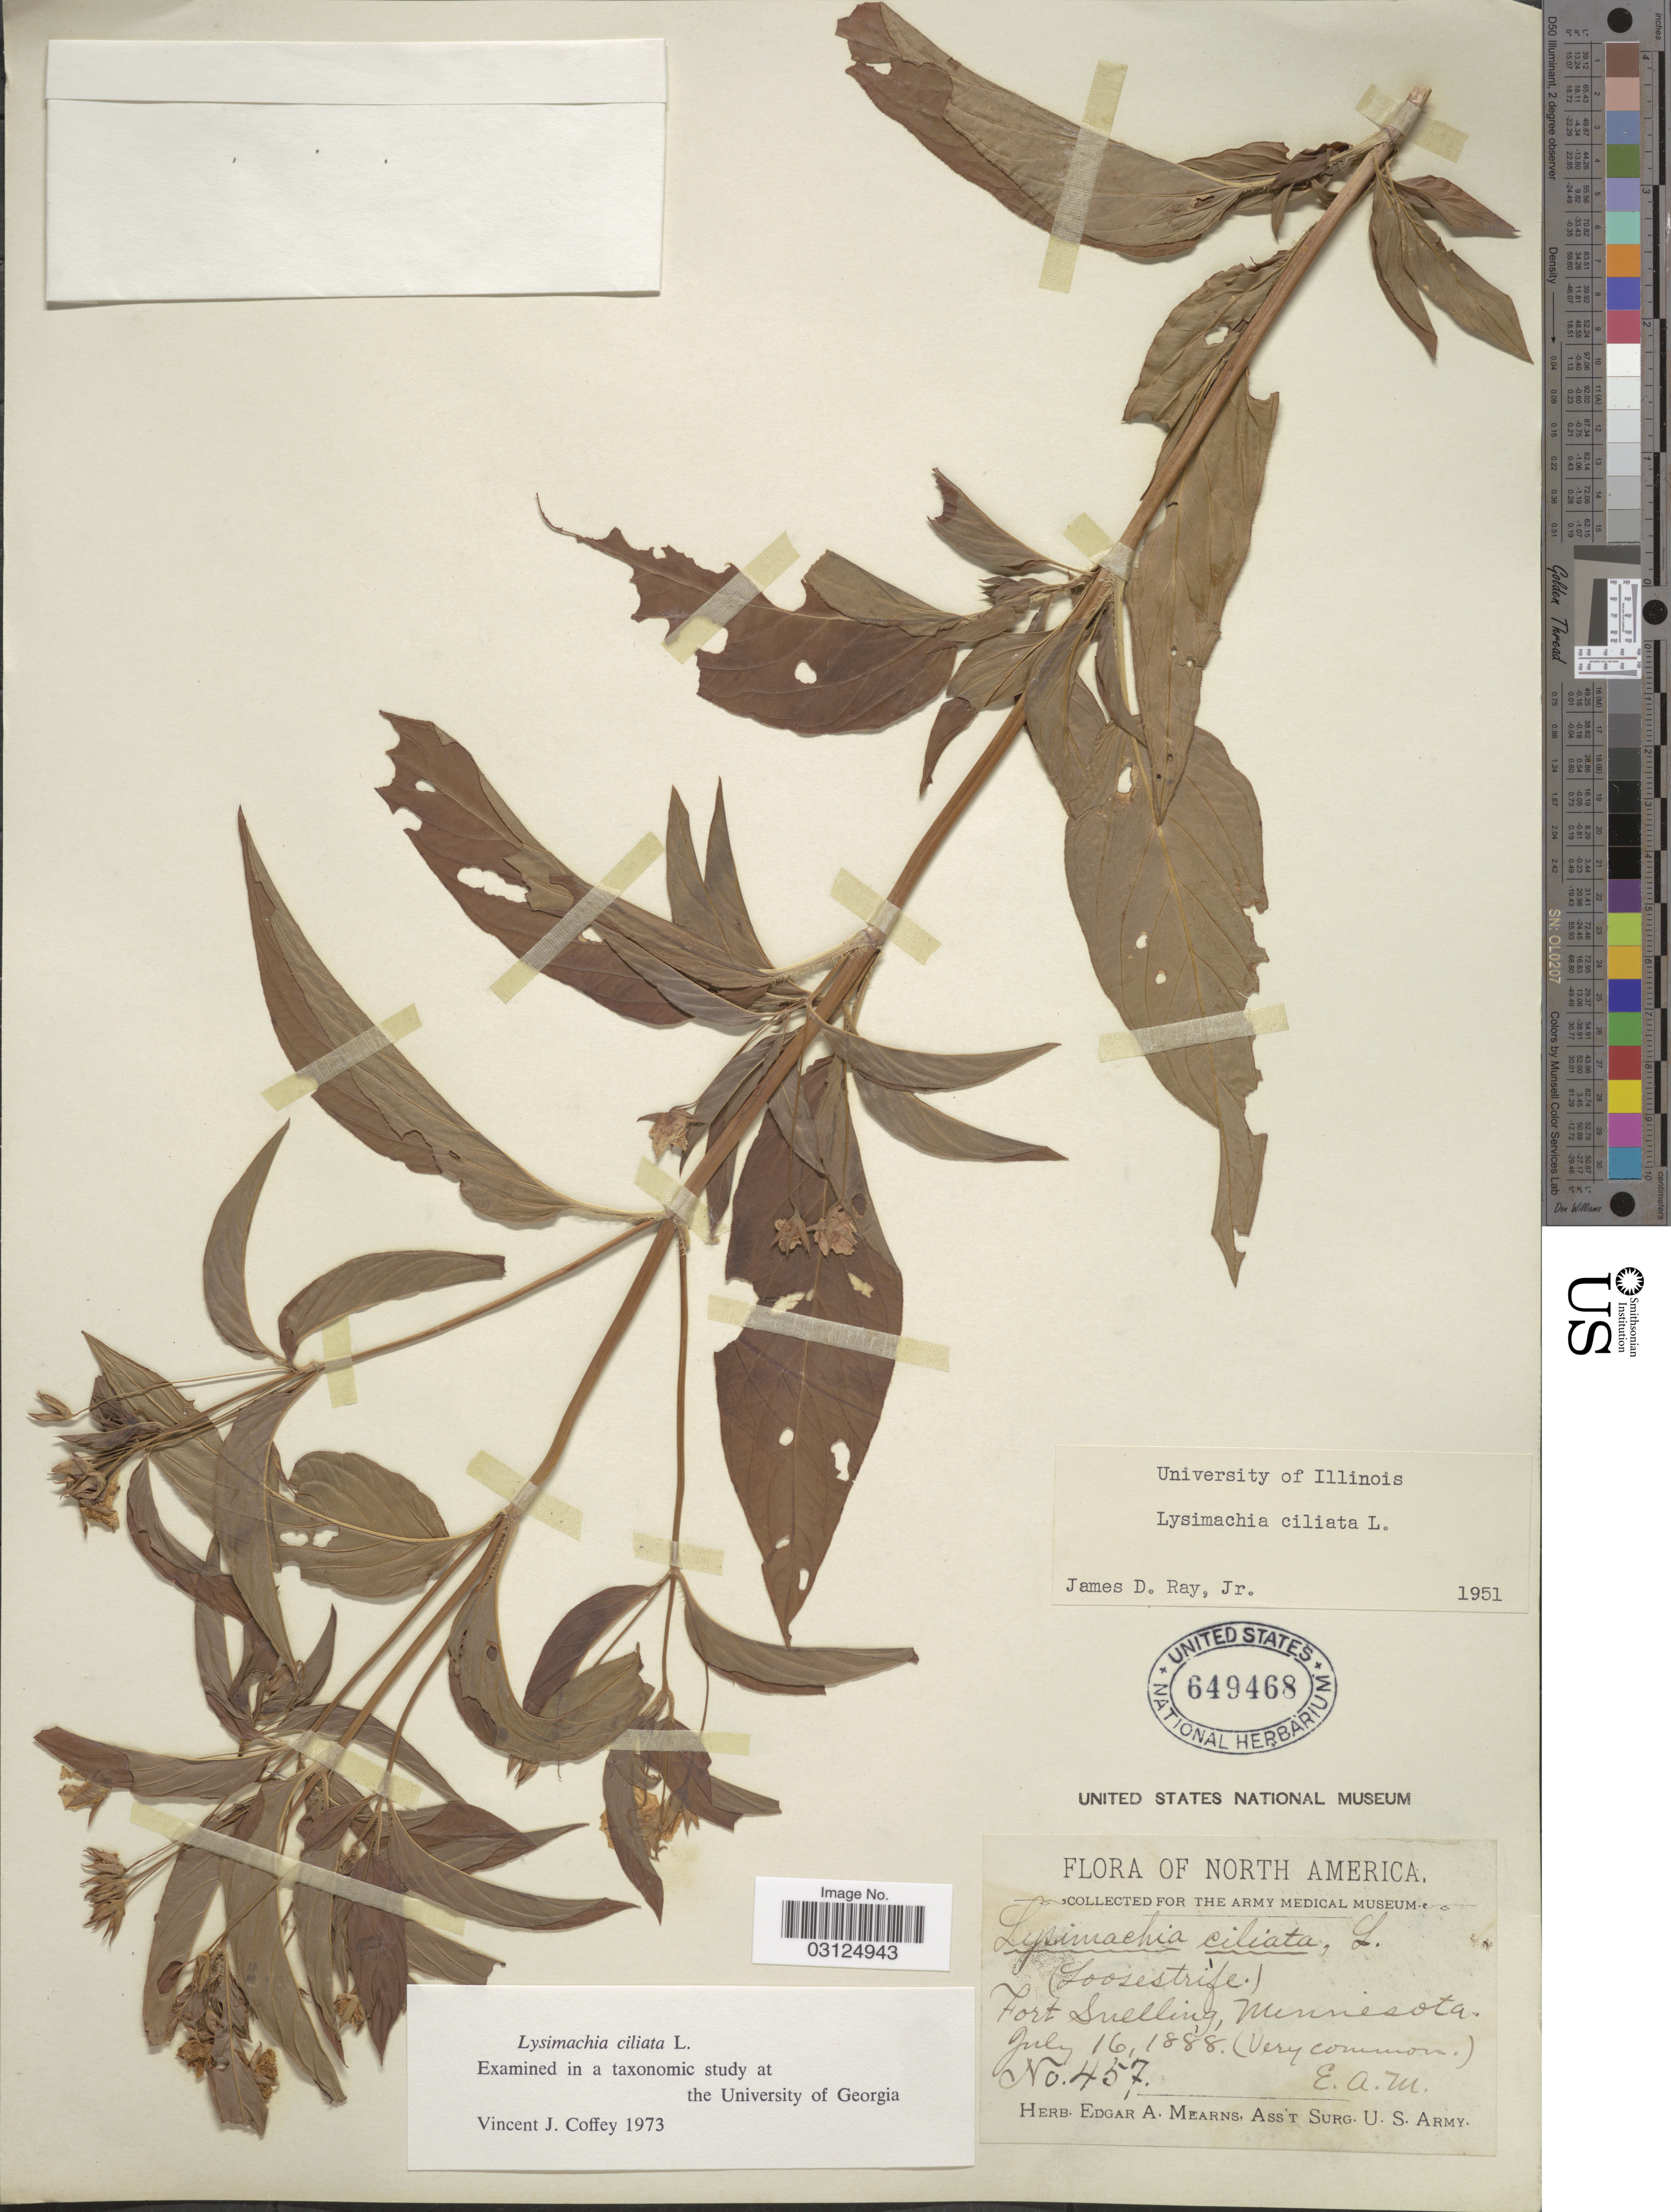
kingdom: Plantae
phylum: Tracheophyta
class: Magnoliopsida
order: Ericales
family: Primulaceae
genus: Lysimachia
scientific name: Lysimachia ciliata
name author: L.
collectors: E. A. Mearns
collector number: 457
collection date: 1888-07-16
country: United States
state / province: Minnesota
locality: Fort Snelling.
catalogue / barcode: US 649468